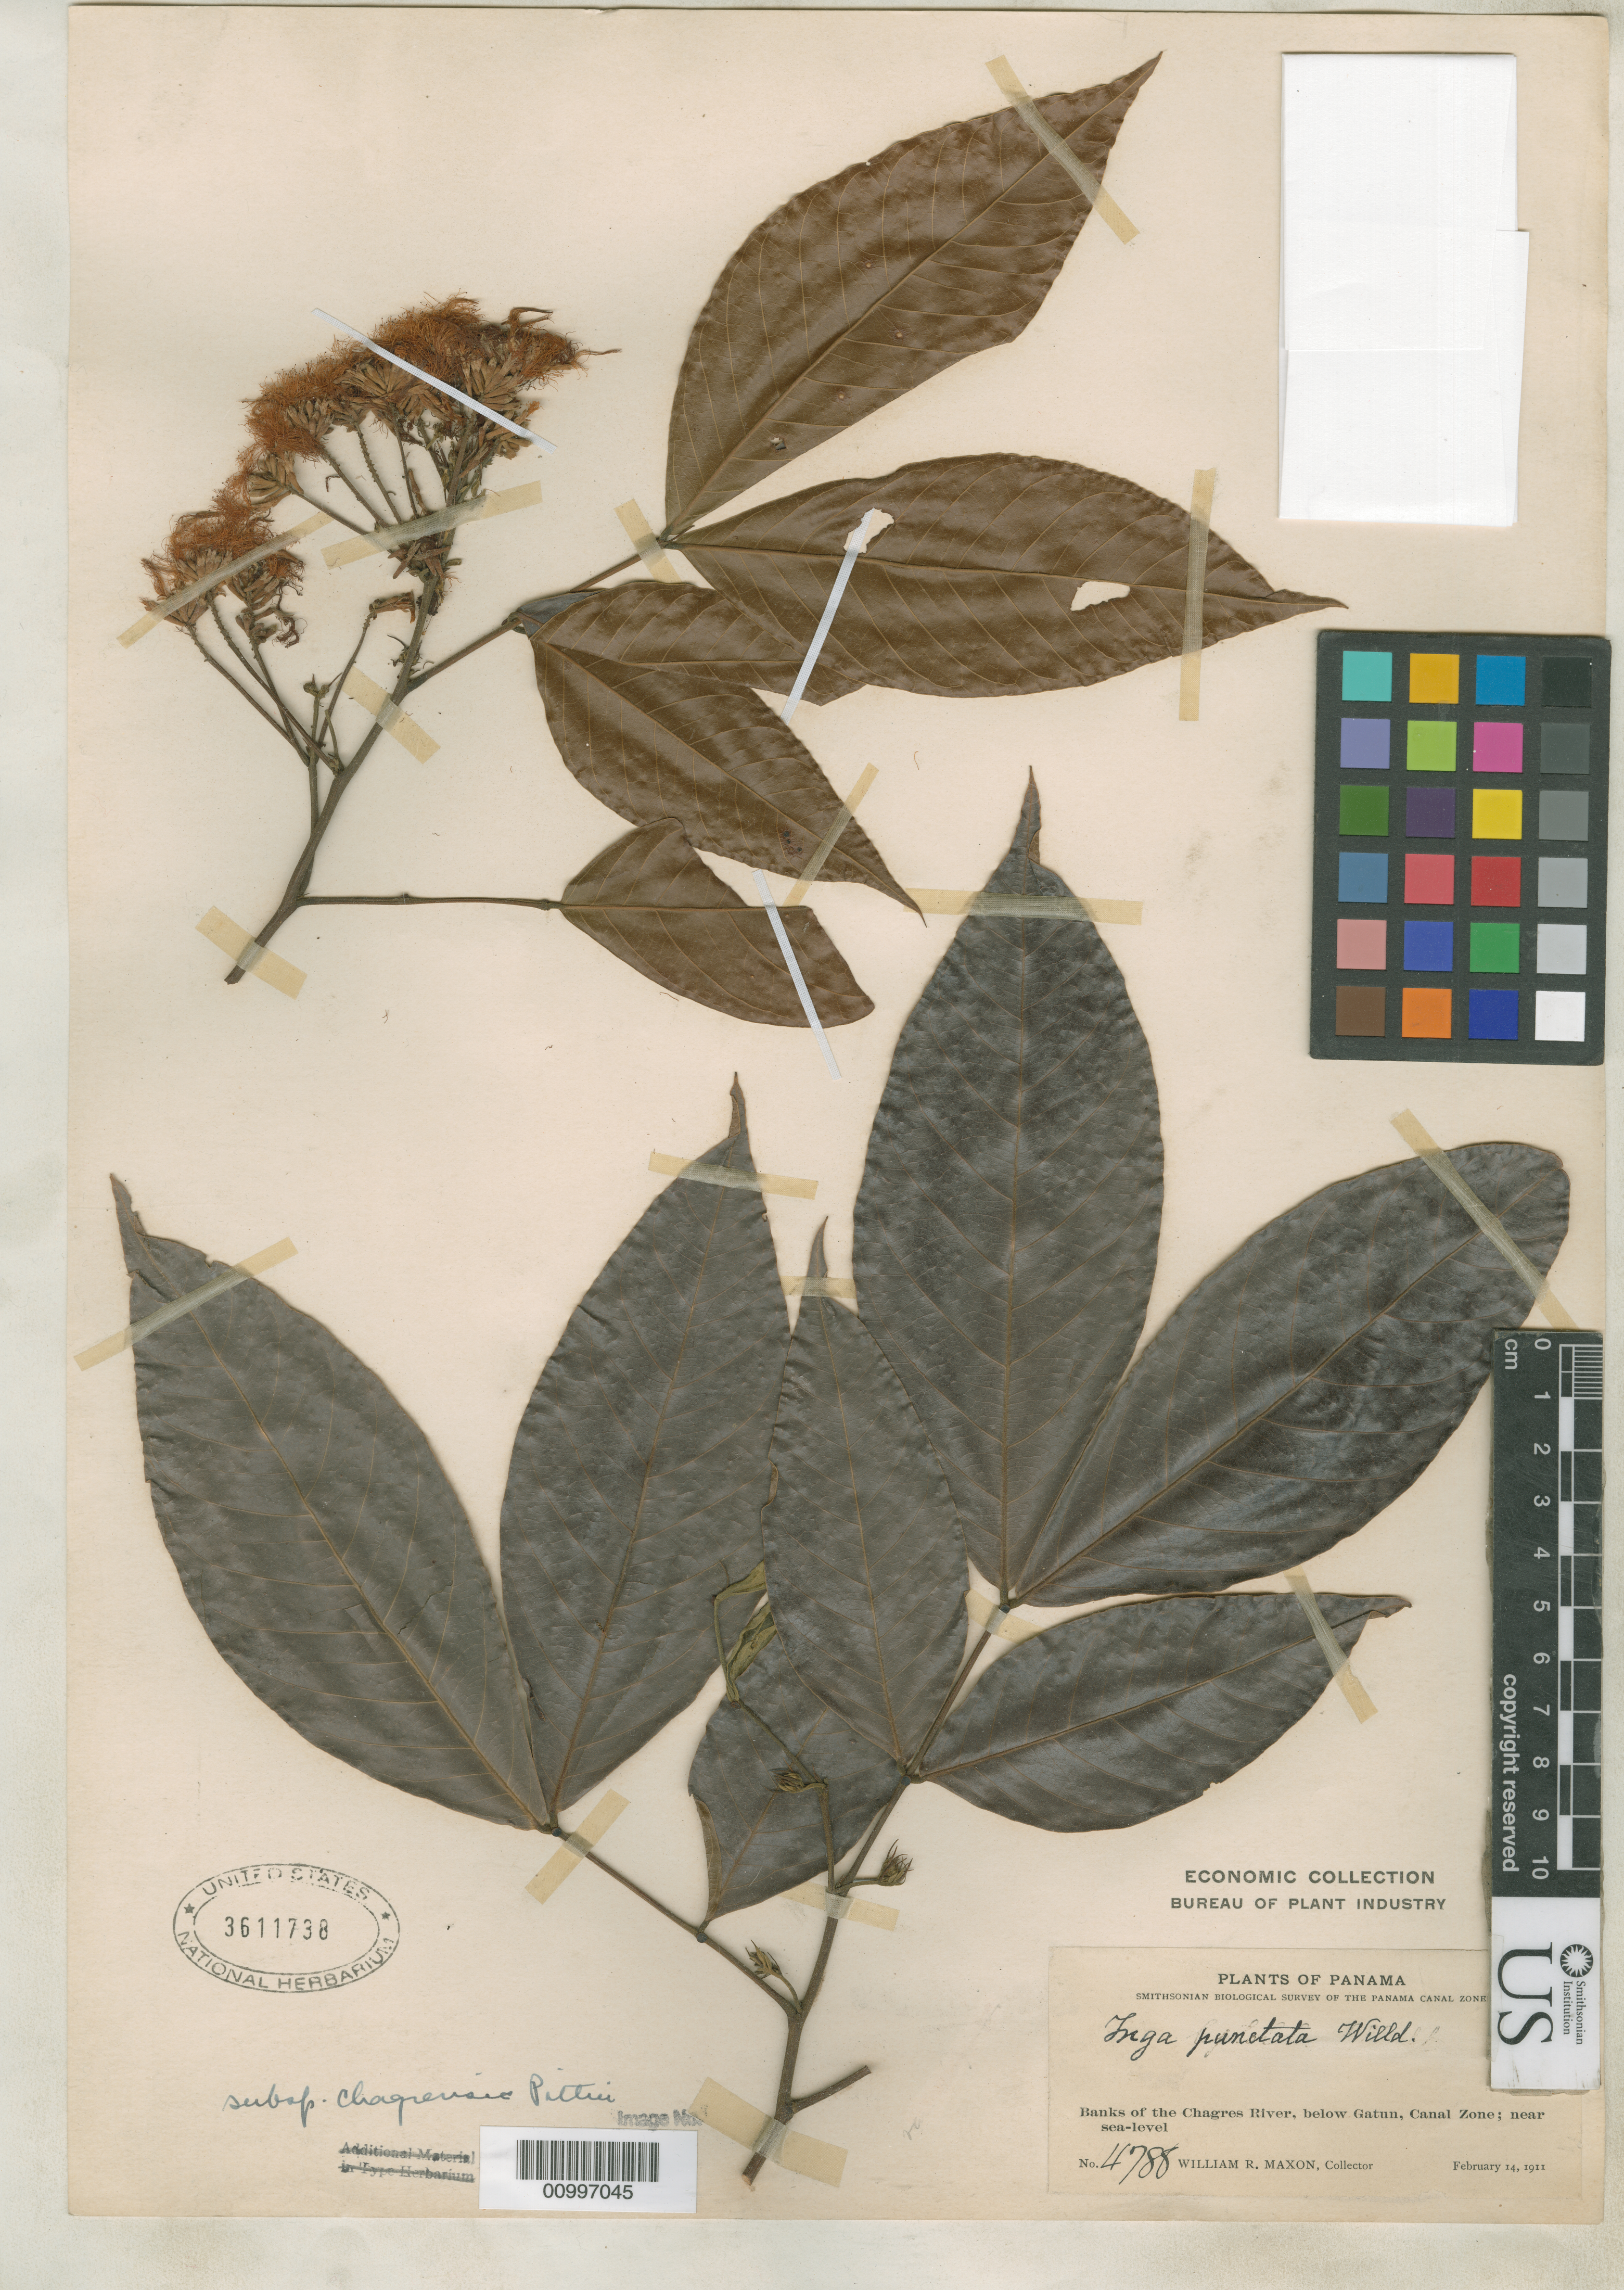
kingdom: Plantae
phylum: Tracheophyta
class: Magnoliopsida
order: Fabales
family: Fabaceae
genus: Inga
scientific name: Inga punctata subsp. chagrensis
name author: Pittier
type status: Isotype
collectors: W. R. Maxon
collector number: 4788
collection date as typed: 14 Feb 1911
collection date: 1911-02-14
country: Panama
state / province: Colón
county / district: Canal Zone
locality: Banks of the Chagres River, below Gatun, Canal Zone; near sea level.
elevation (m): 0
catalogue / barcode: US 3611738